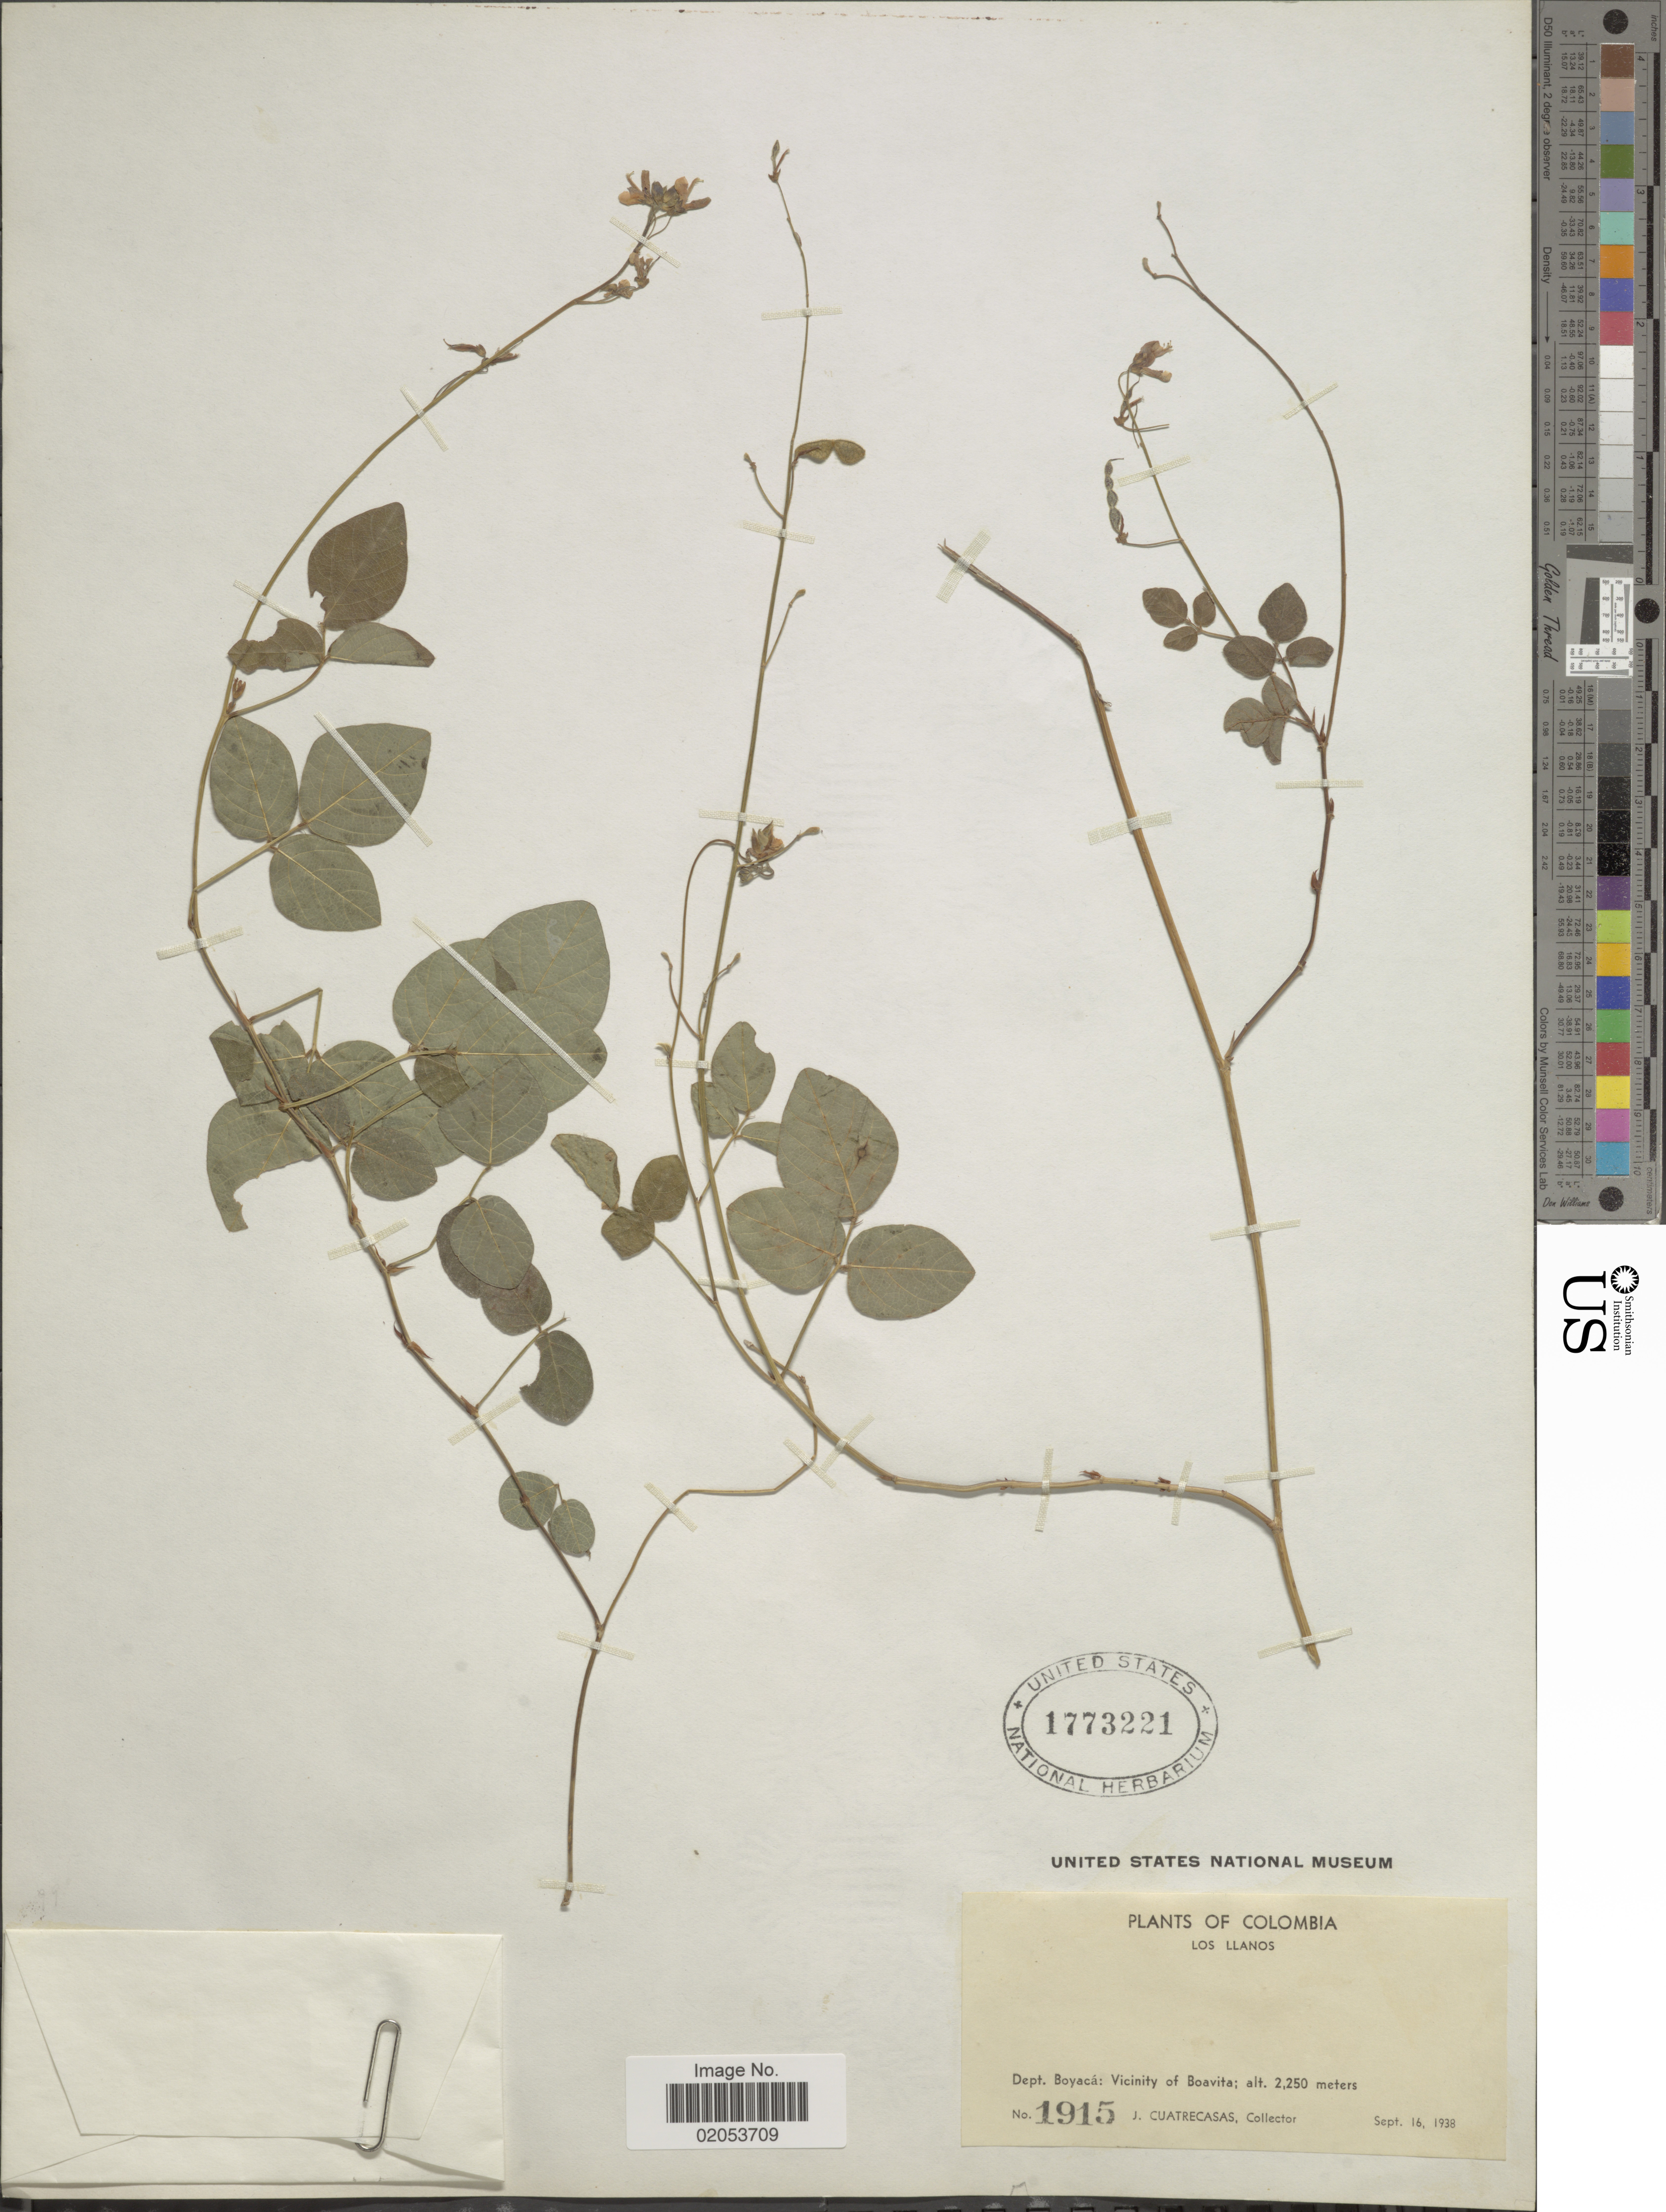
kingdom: Plantae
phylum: Tracheophyta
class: Magnoliopsida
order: Fabales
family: Fabaceae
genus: Desmodium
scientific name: Desmodium molliculum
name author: (Kunth) DC.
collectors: J. Cuatrecasas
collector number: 1915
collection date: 1938-09-16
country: Colombia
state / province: Boyacá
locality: Vicinity of Boavita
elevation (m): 2250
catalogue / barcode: US 1773221